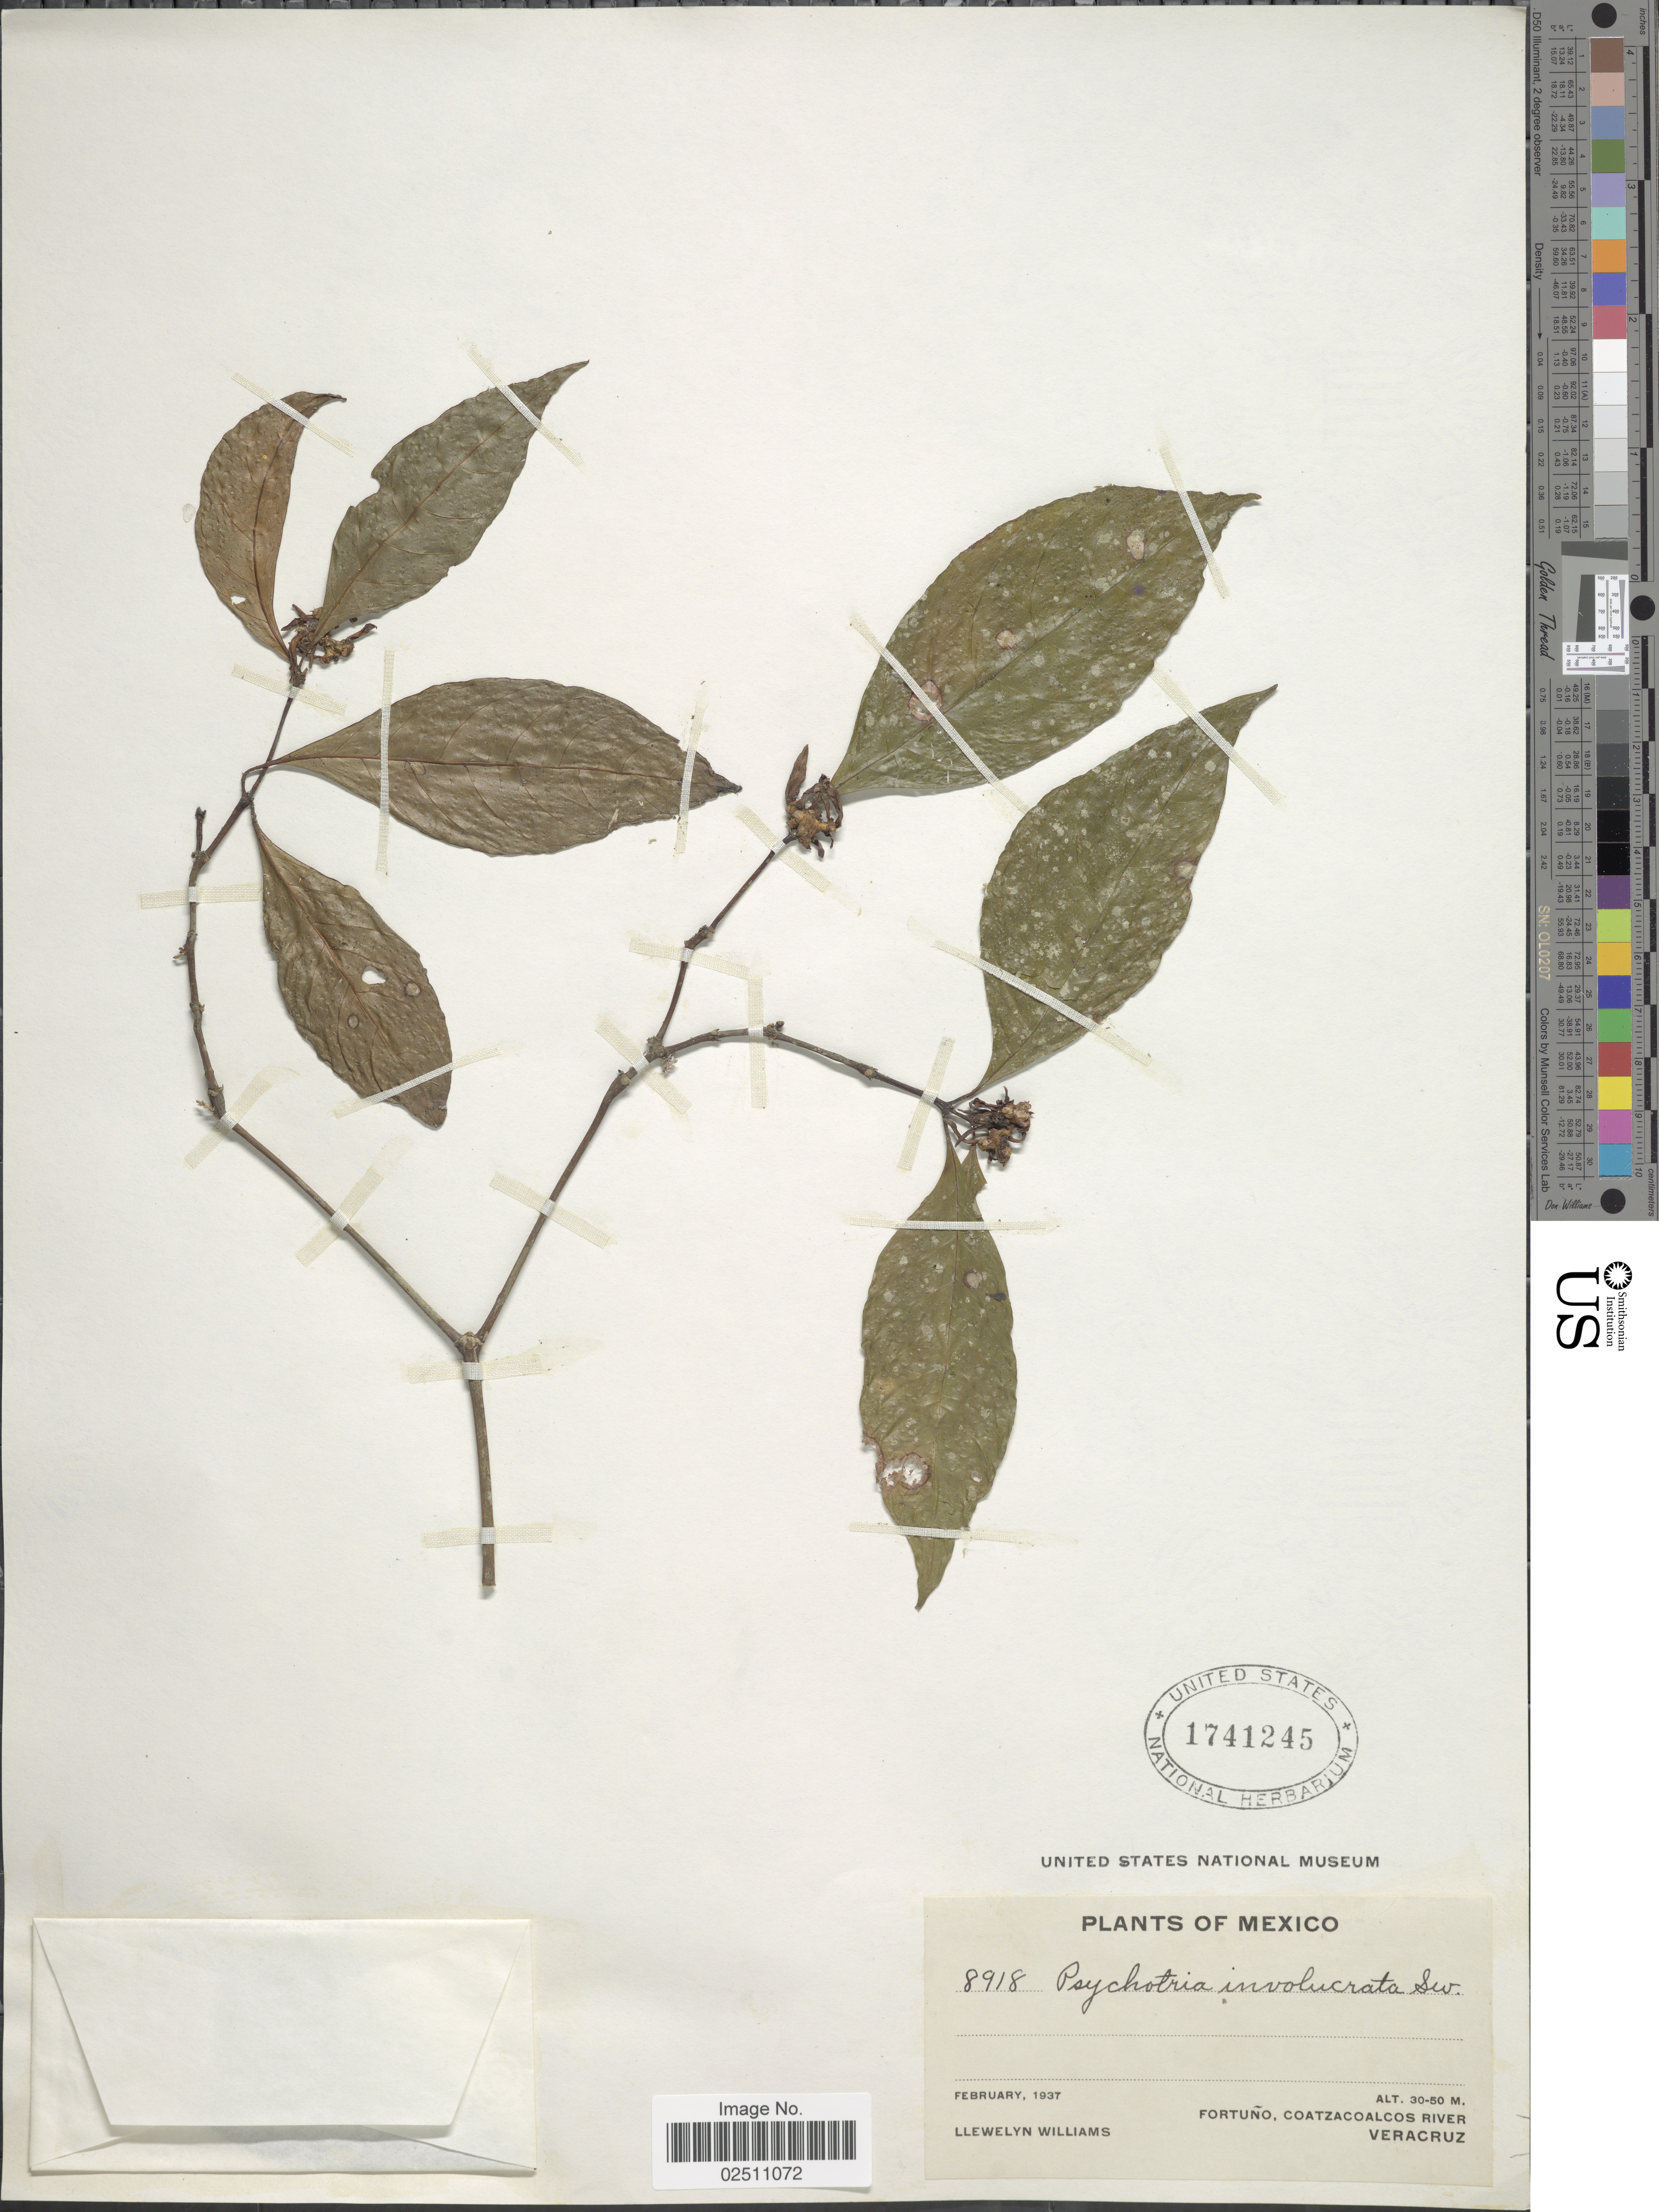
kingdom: Plantae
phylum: Tracheophyta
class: Magnoliopsida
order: Gentianales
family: Rubiaceae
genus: Psychotria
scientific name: Psychotria involucrata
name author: Sw.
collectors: Ll. Williams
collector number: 8918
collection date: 1937-02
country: Mexico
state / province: Veracruz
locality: Fortuno, Coatzacoalcos River, Veracruz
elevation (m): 30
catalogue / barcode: US 1741245